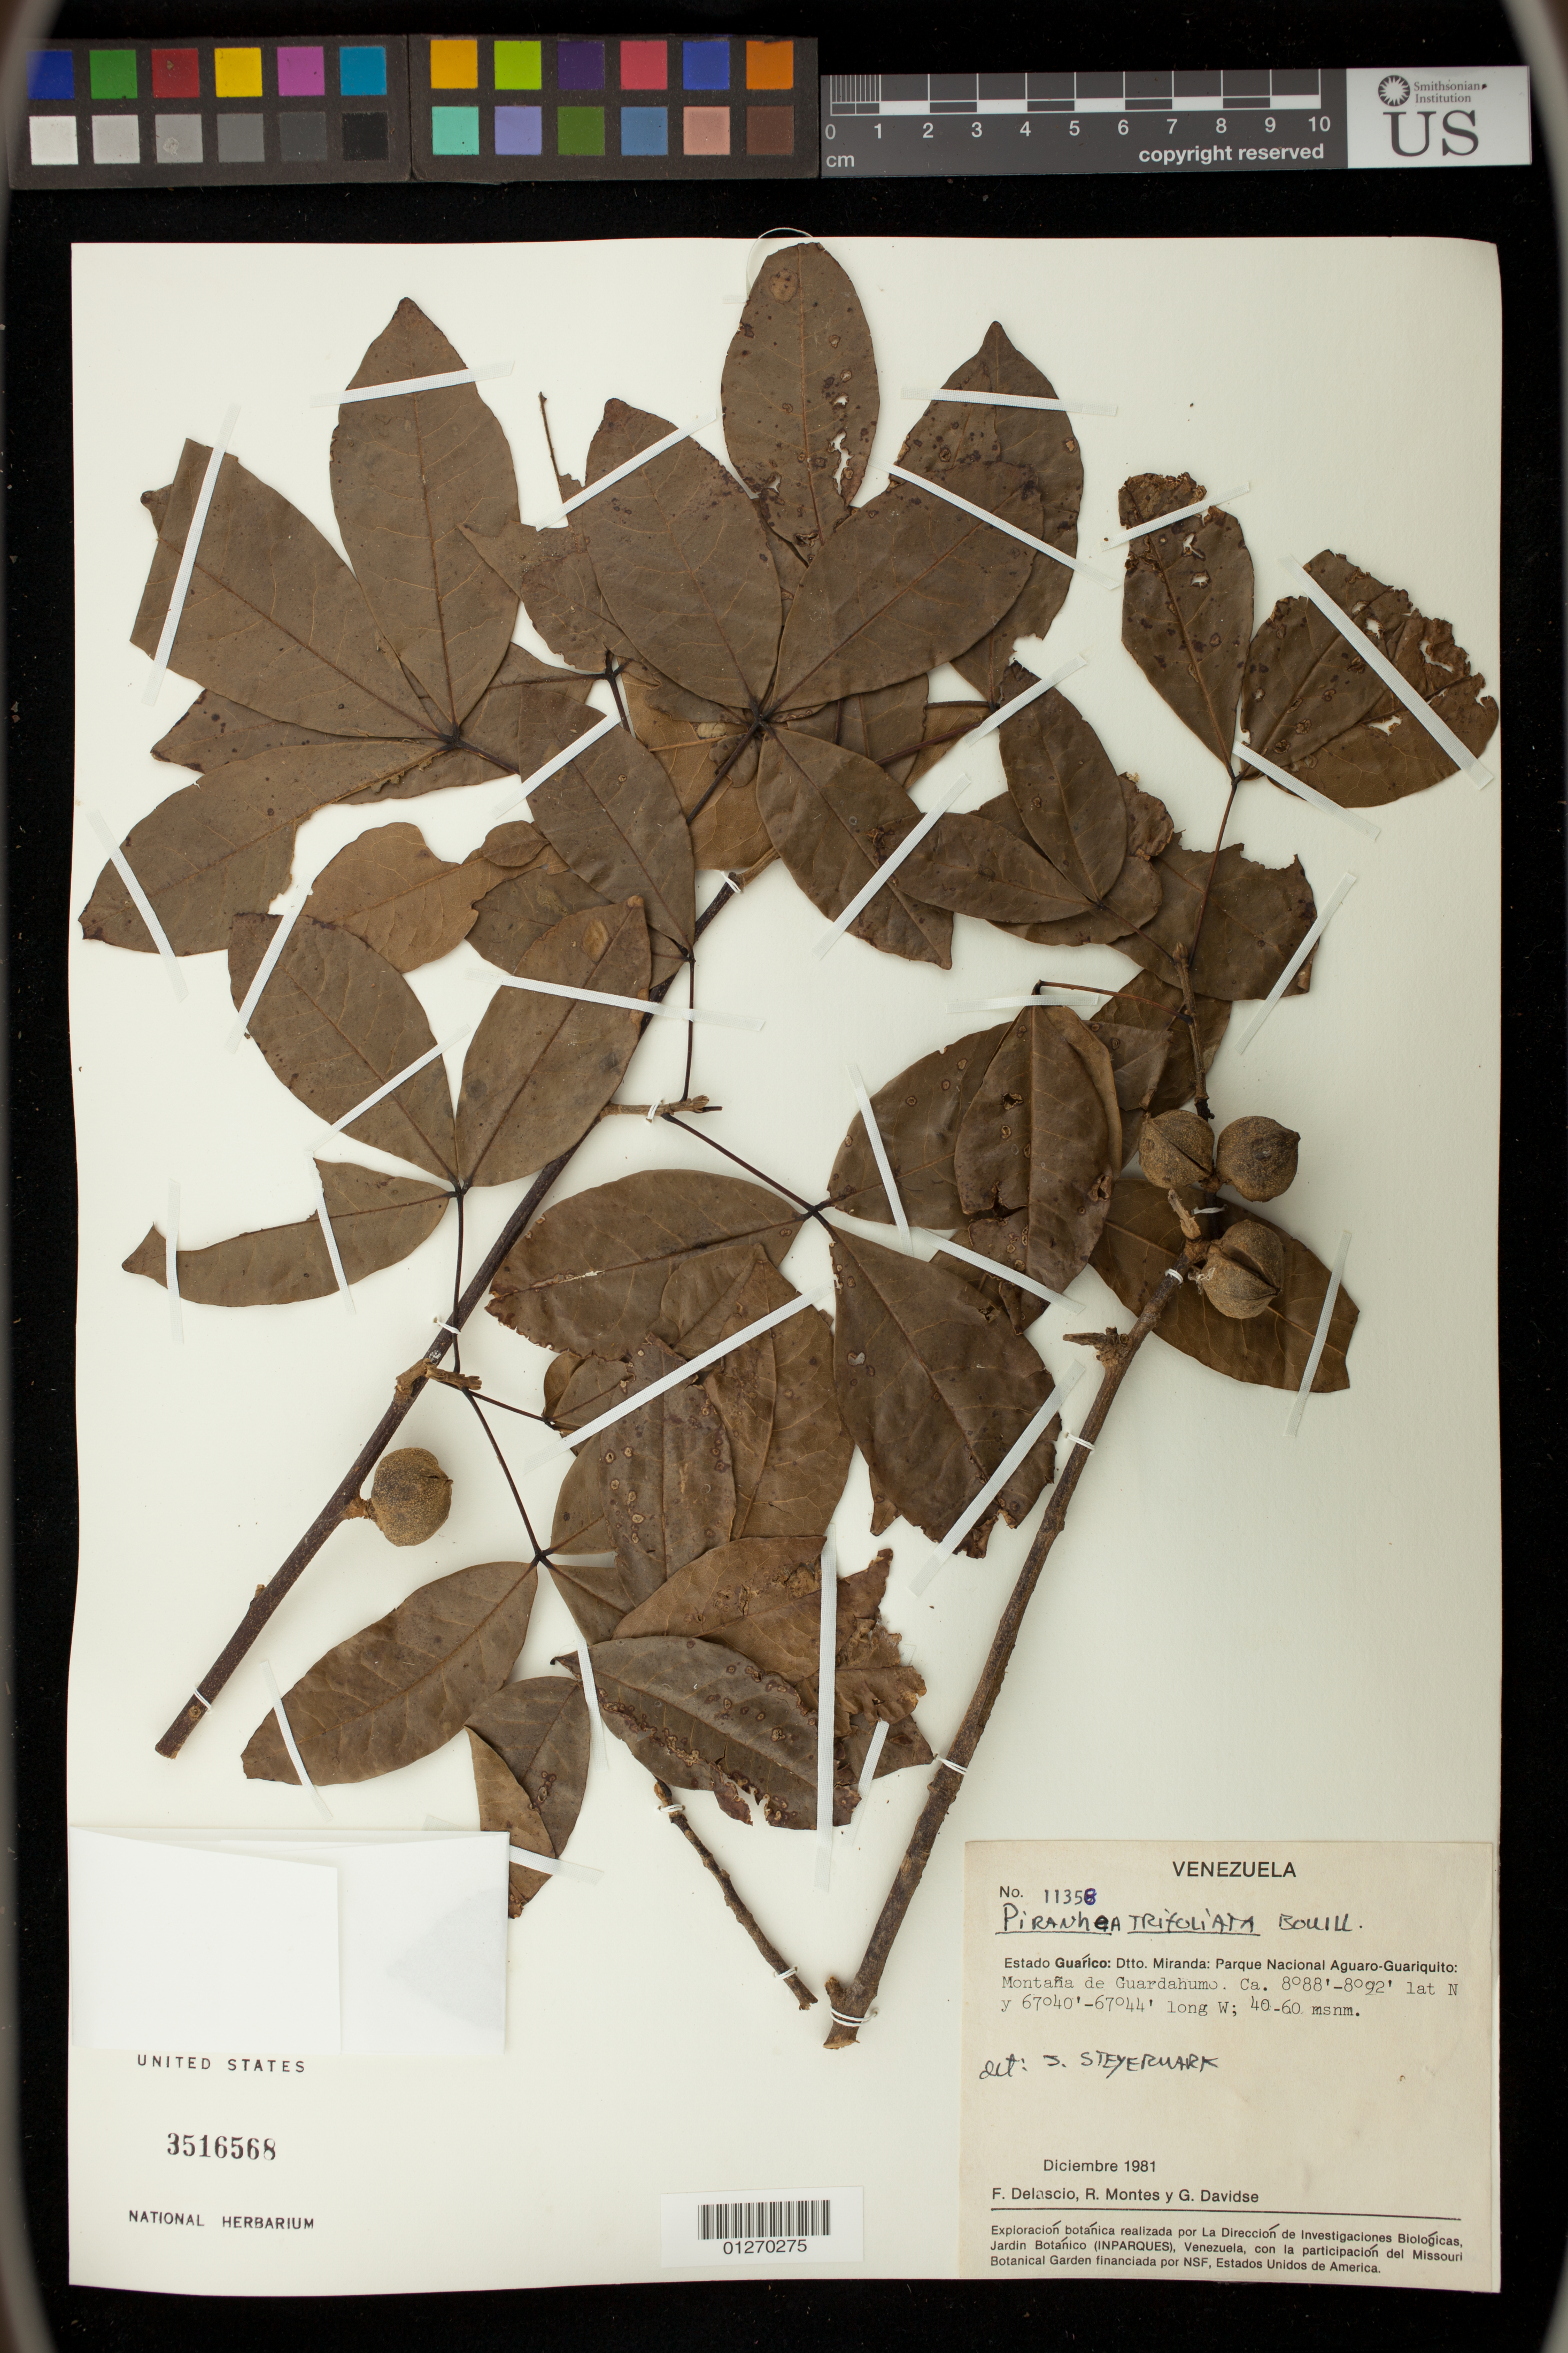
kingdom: Plantae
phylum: Tracheophyta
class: Magnoliopsida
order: Malpighiales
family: Picrodendraceae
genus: Piranhea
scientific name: Piranhea trifoliolata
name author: Baill.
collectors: F. Delascho, R. Montes & G. Davidse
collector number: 11358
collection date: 1981-12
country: Venezuela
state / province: Miranda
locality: Parque Nacional Aguaro-Guariquito, Montana de Guardahumo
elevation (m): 40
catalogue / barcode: US 3516568